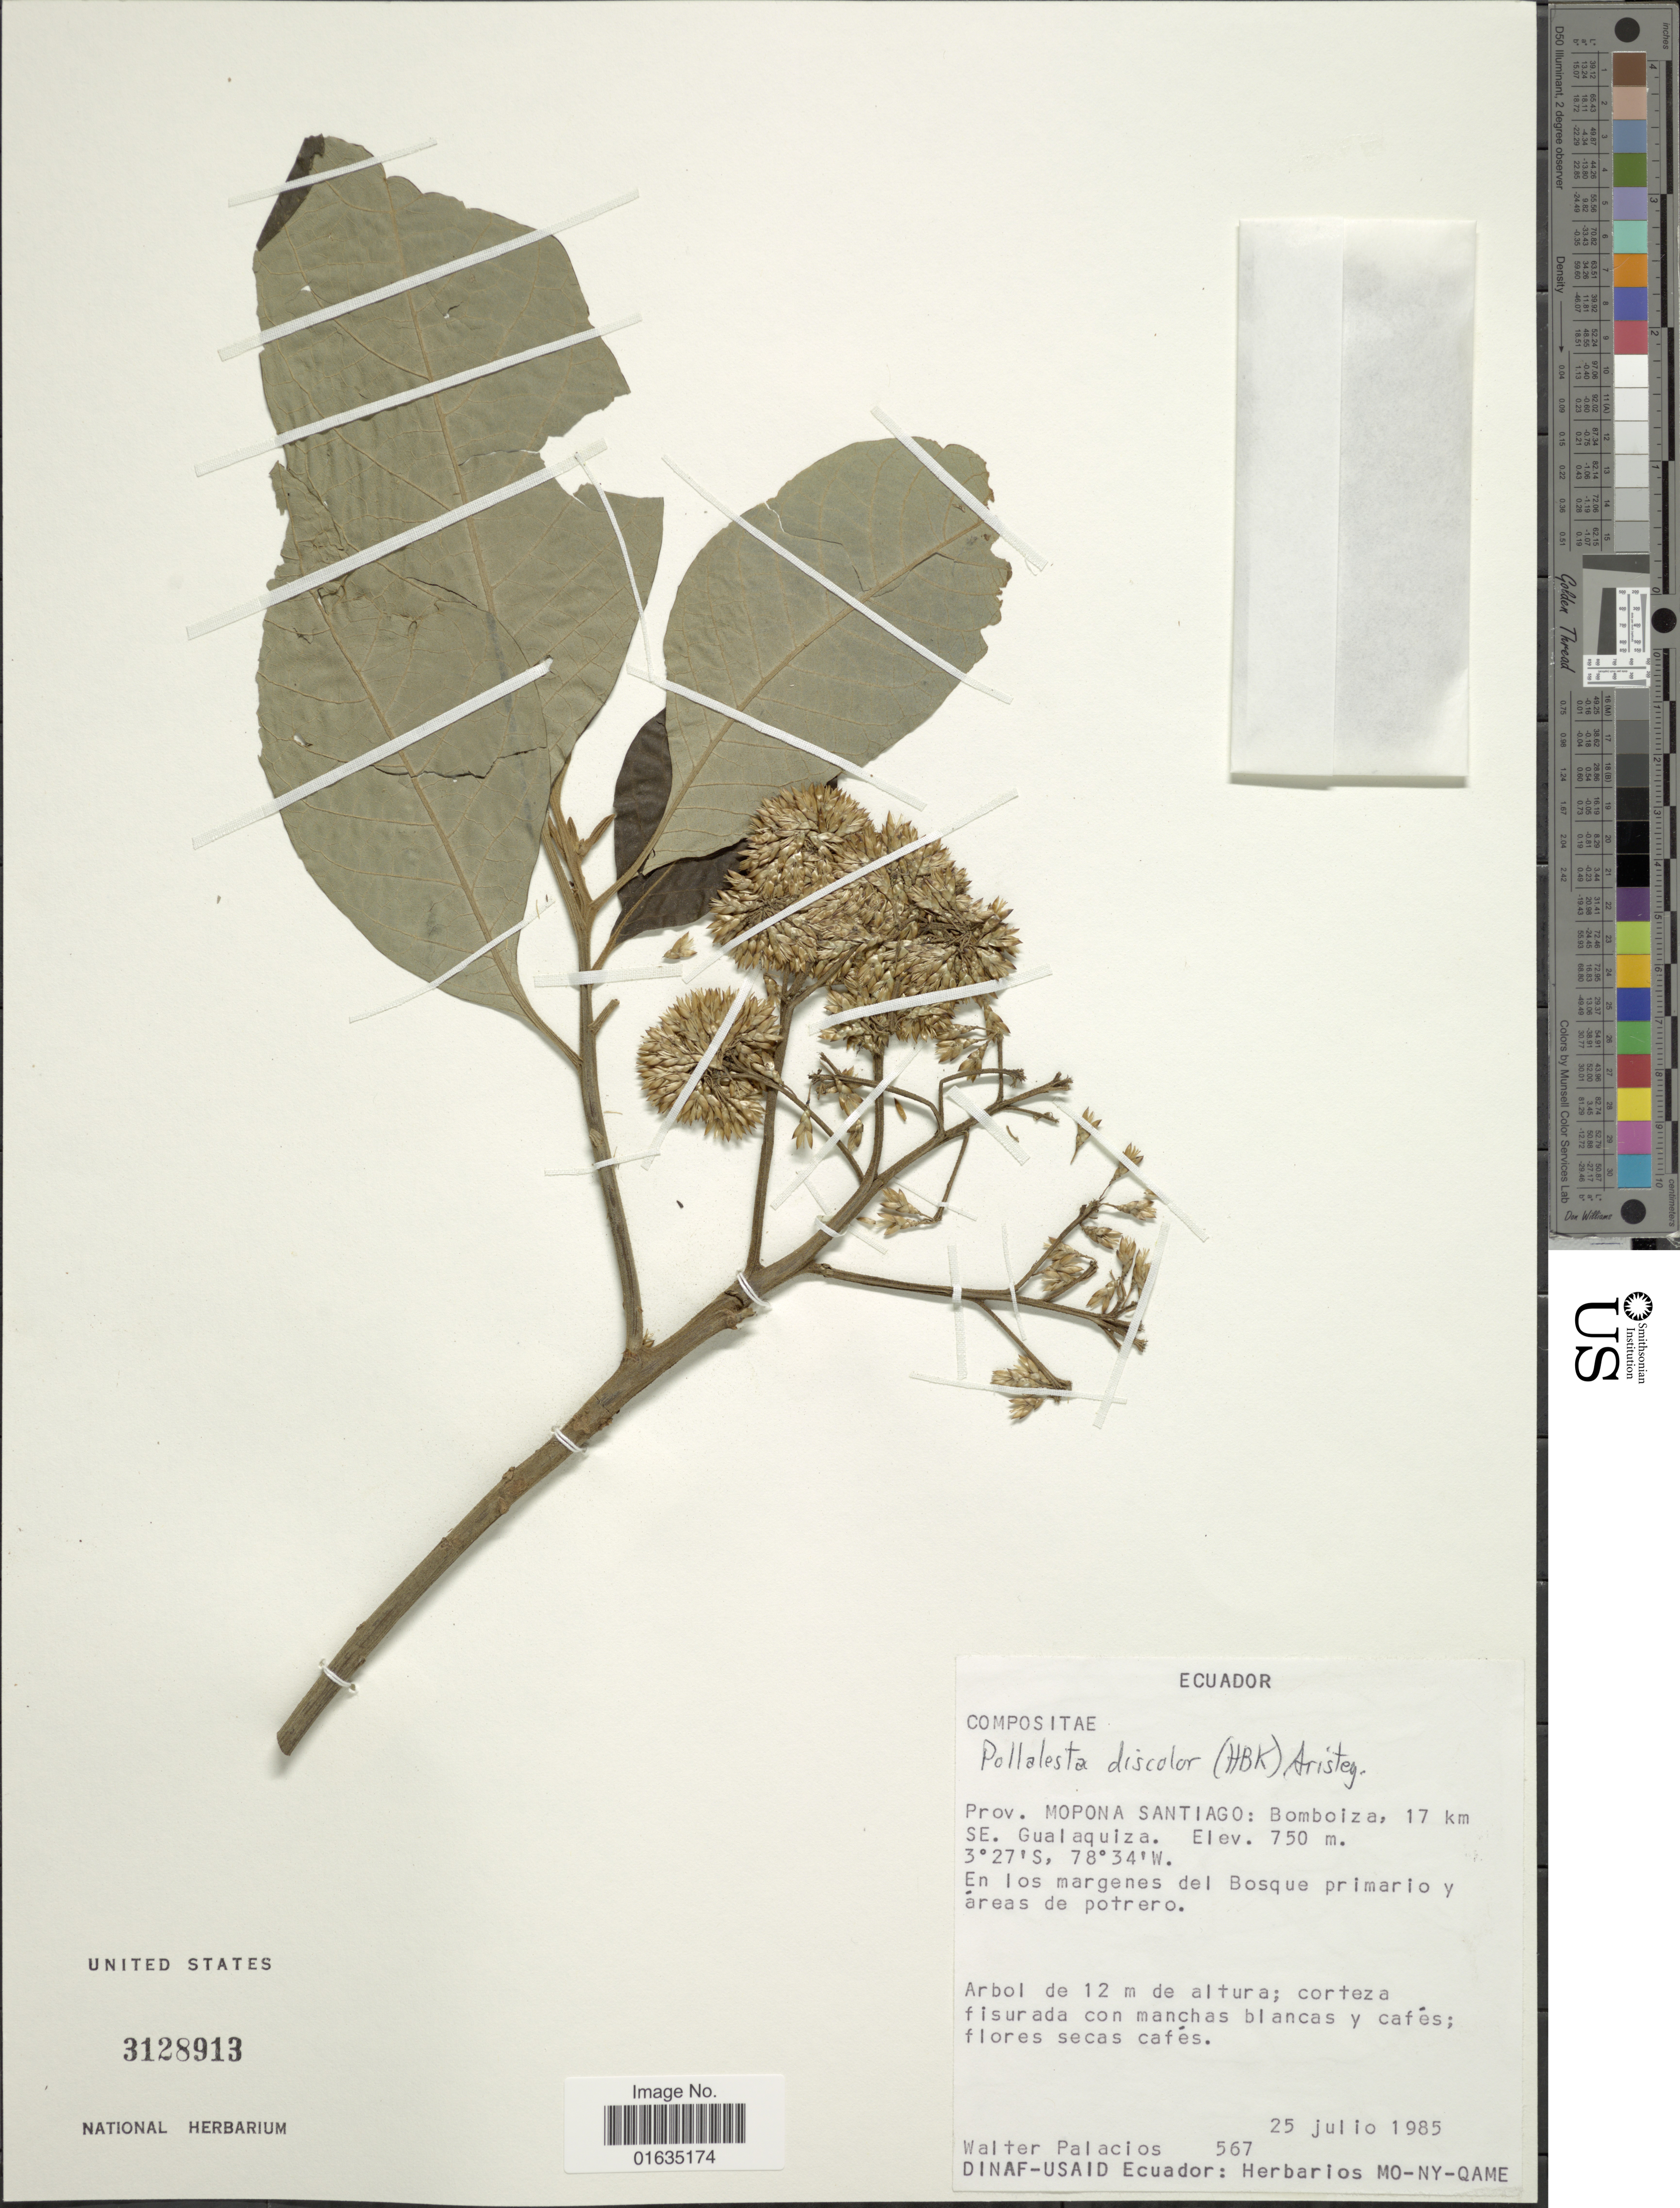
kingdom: Plantae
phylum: Tracheophyta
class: Magnoliopsida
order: Asterales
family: Asteraceae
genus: Pollalesta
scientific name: Pollalesta discolor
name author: (Kunth) Aristeg.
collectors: W. Palacios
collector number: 567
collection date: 1985-07-25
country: Ecuador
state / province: Morona-Santiago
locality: Prov. Mopona Santiago, Bomboiza, 17 km SE. Gualaquiza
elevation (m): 750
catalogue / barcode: US 3128913